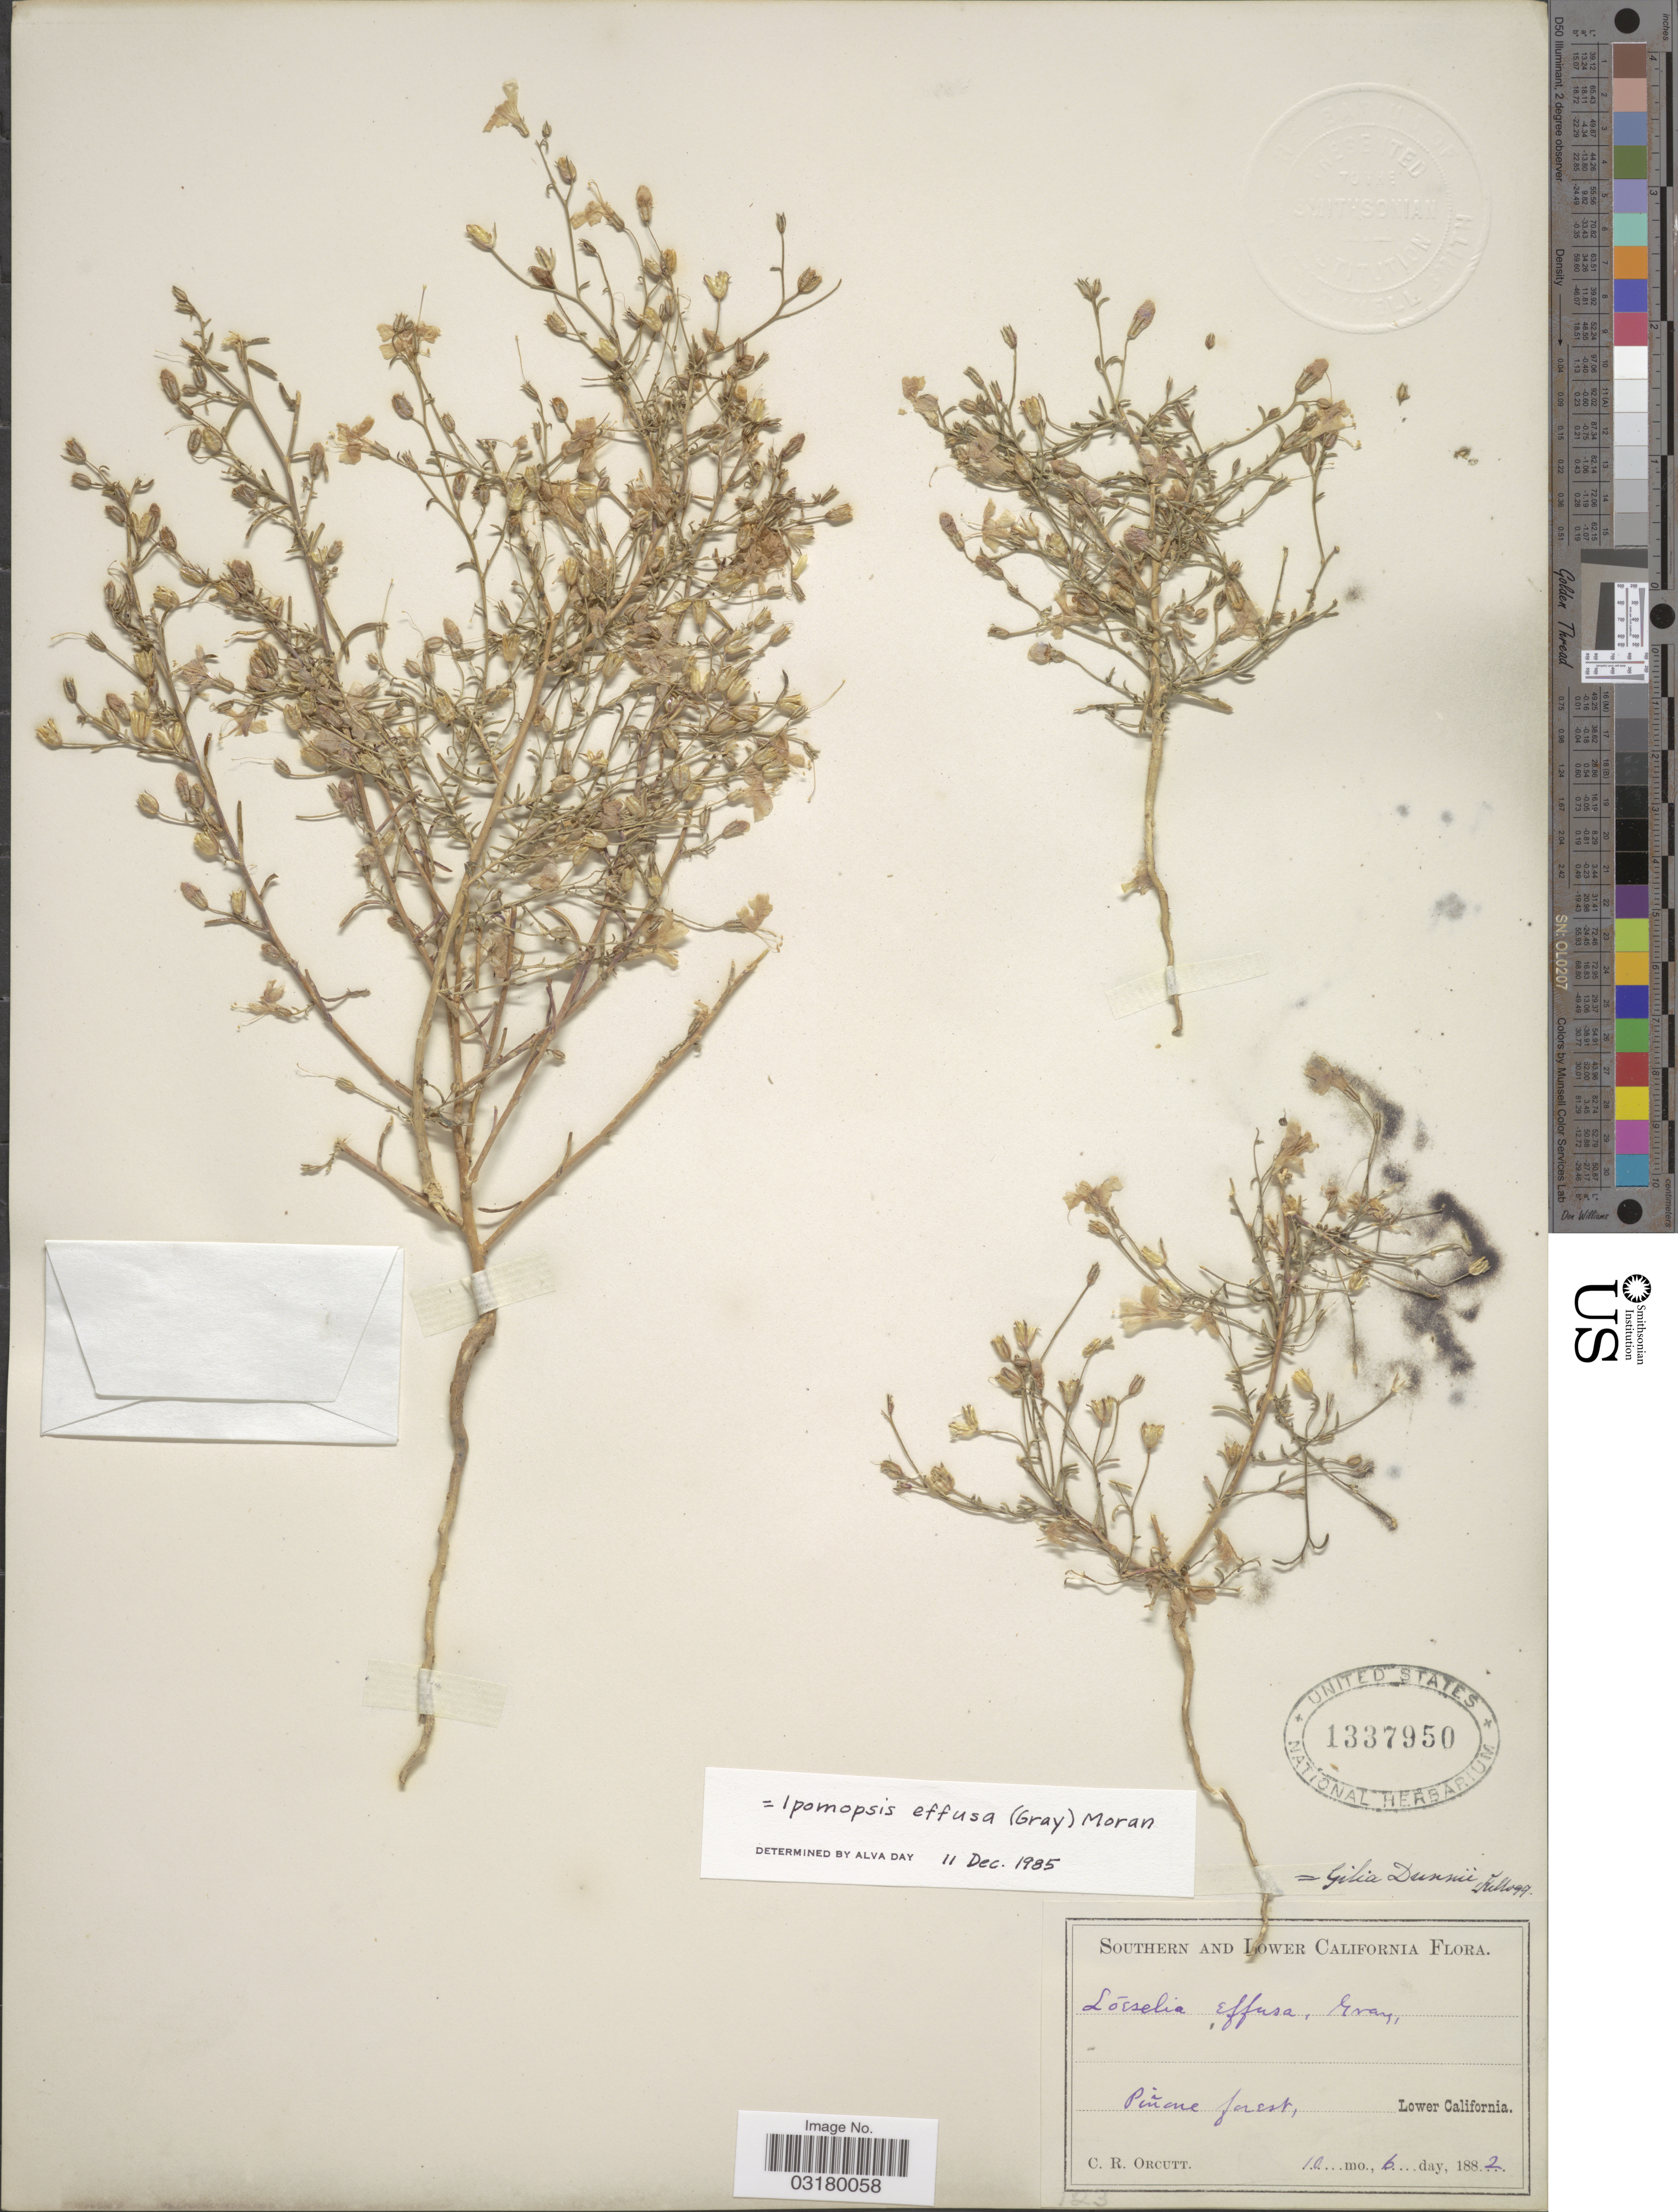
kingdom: Plantae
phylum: Tracheophyta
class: Magnoliopsida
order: Ericales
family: Polemoniaceae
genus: Ipomopsis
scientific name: Ipomopsis effusa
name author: (A. Gray) Moran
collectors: C. R. Orcutt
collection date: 1882-10-06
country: Mexico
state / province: Baja California Norte / Baja California Sur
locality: Piñone forest, Lower California.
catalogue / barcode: US 1337950